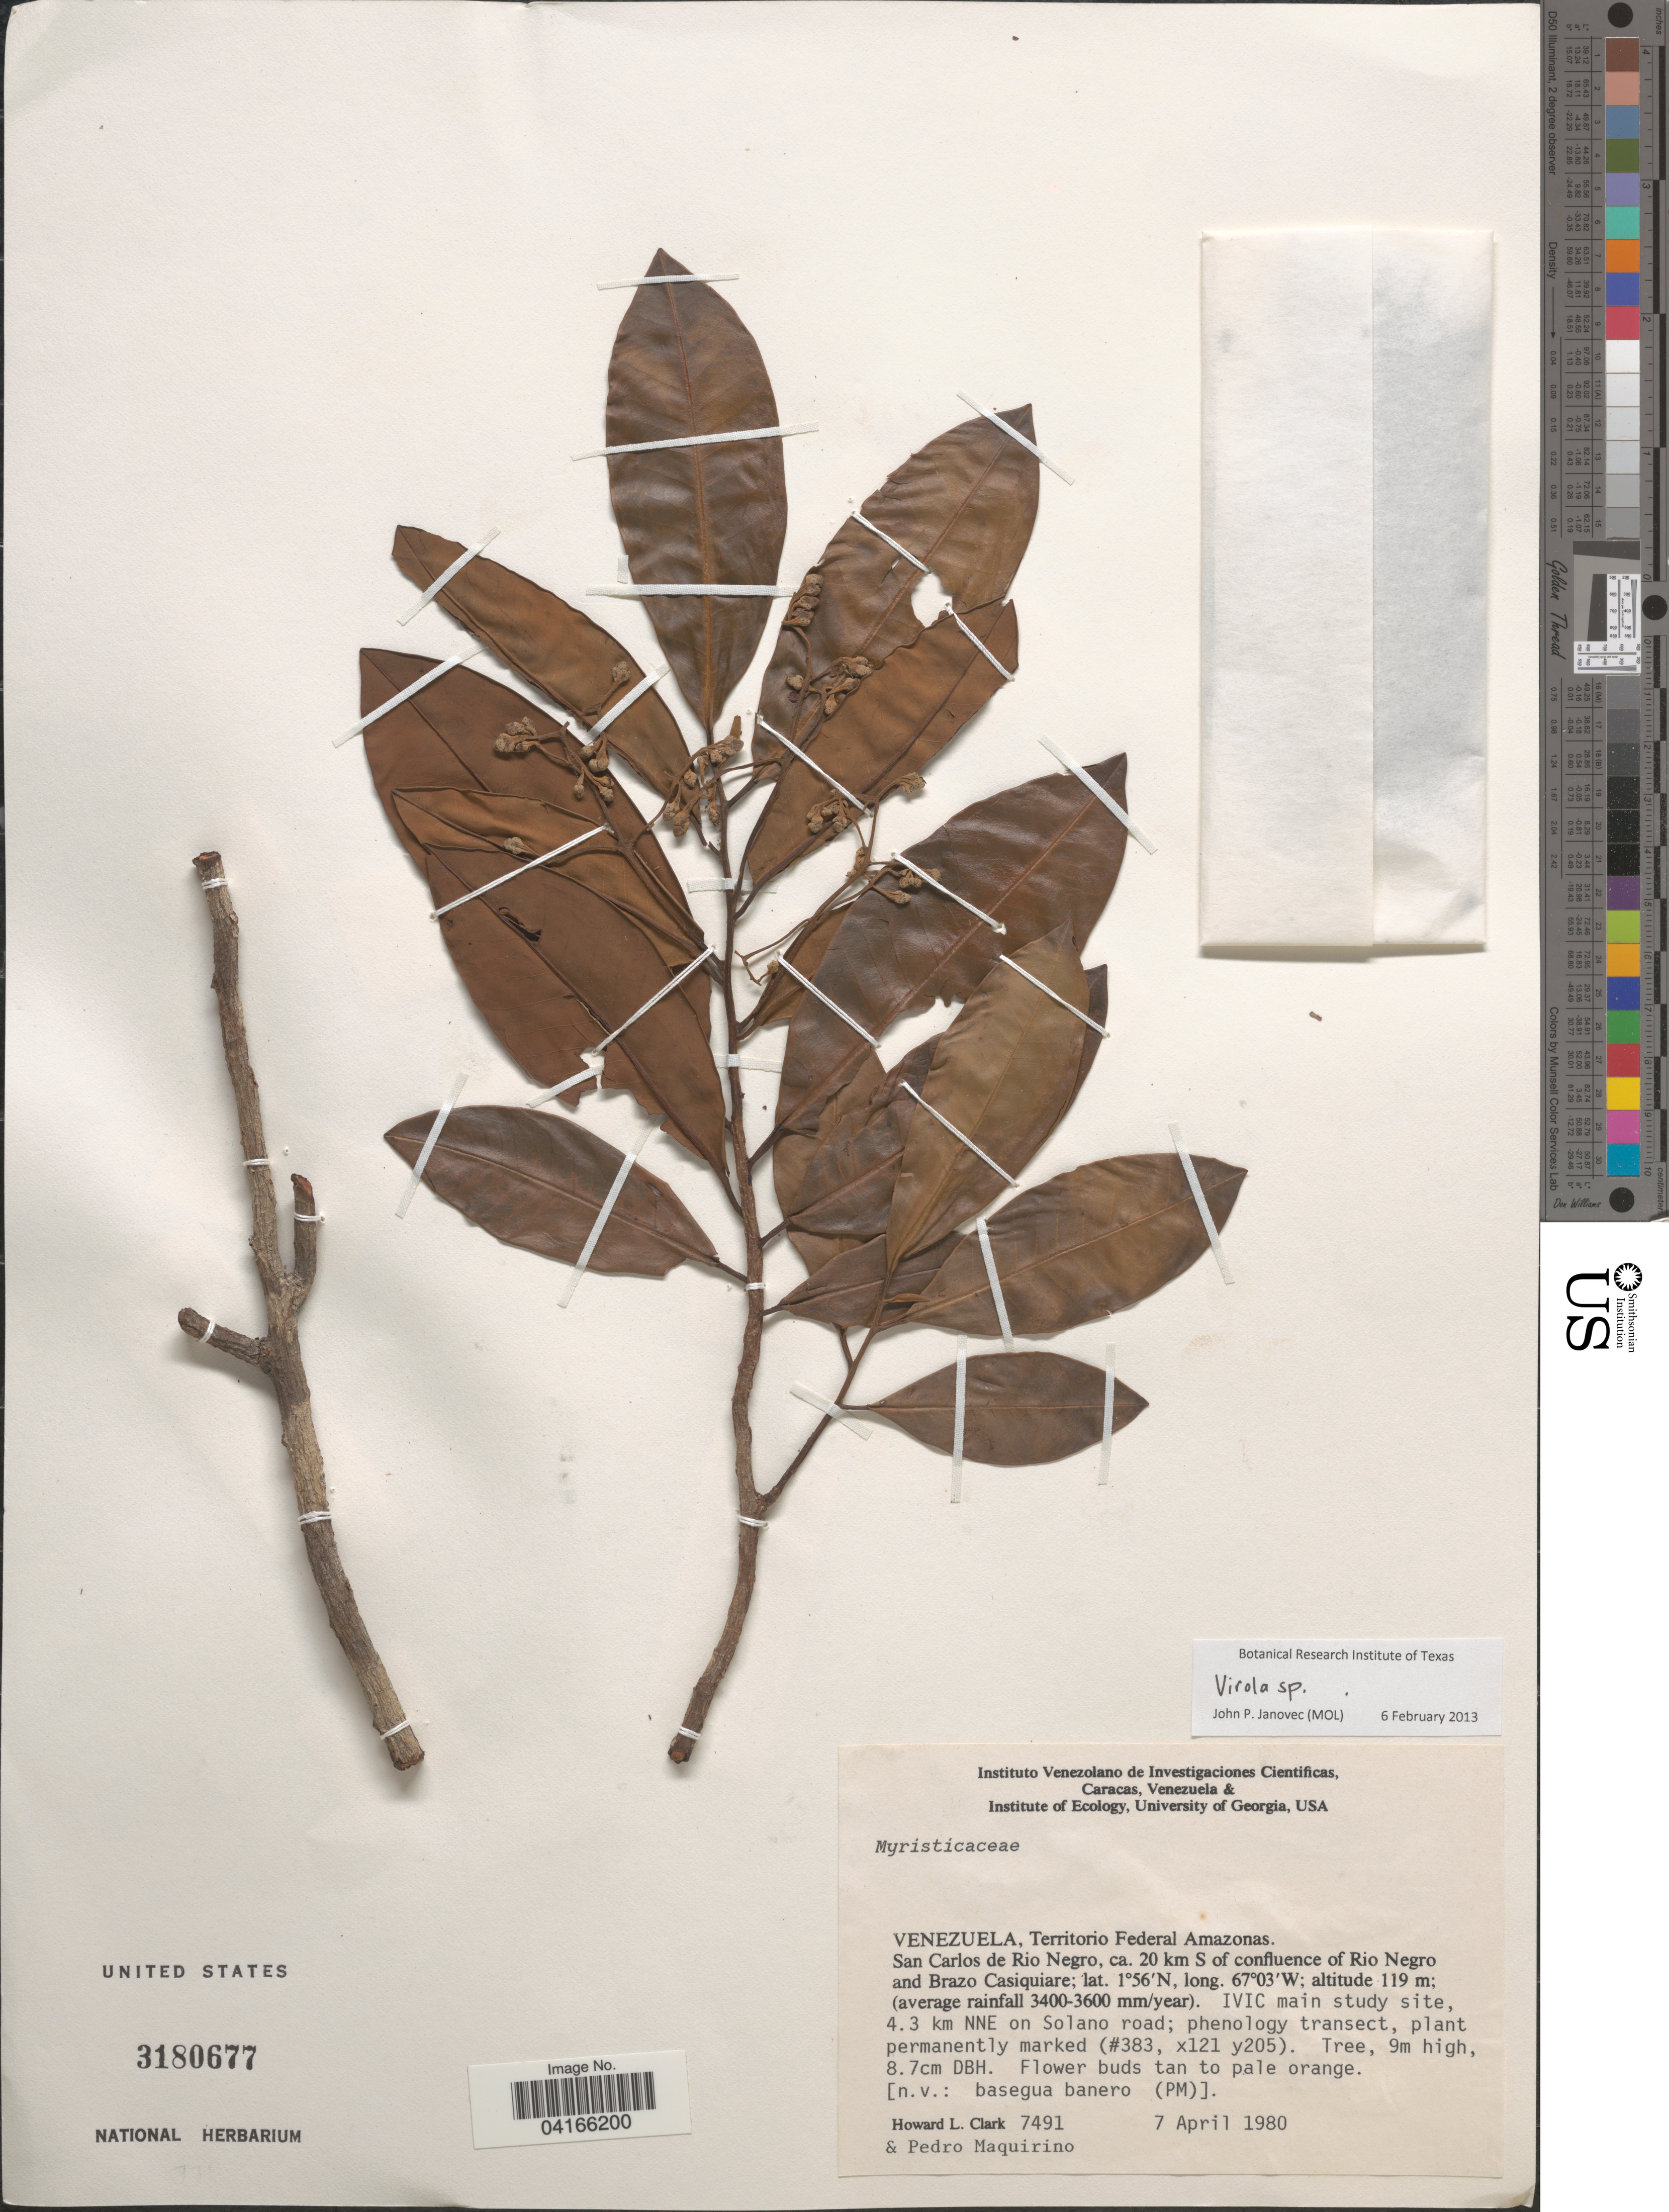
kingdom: Plantae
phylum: Tracheophyta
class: Magnoliopsida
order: Magnoliales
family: Myristicaceae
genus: Virola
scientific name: Virola sp.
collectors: H. L. Clark & P. Maquirino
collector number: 7491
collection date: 1980-04-07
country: Venezuela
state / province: Amazonas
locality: Territorioo Federal Amazonas. San Carlos de Rio Negro, ca. 20 km S of confluence of Rio Negro and Brazo Casiquiare. IVIC main study site, 4.3 km NNE on Solano road.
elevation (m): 119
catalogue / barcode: US 3180677